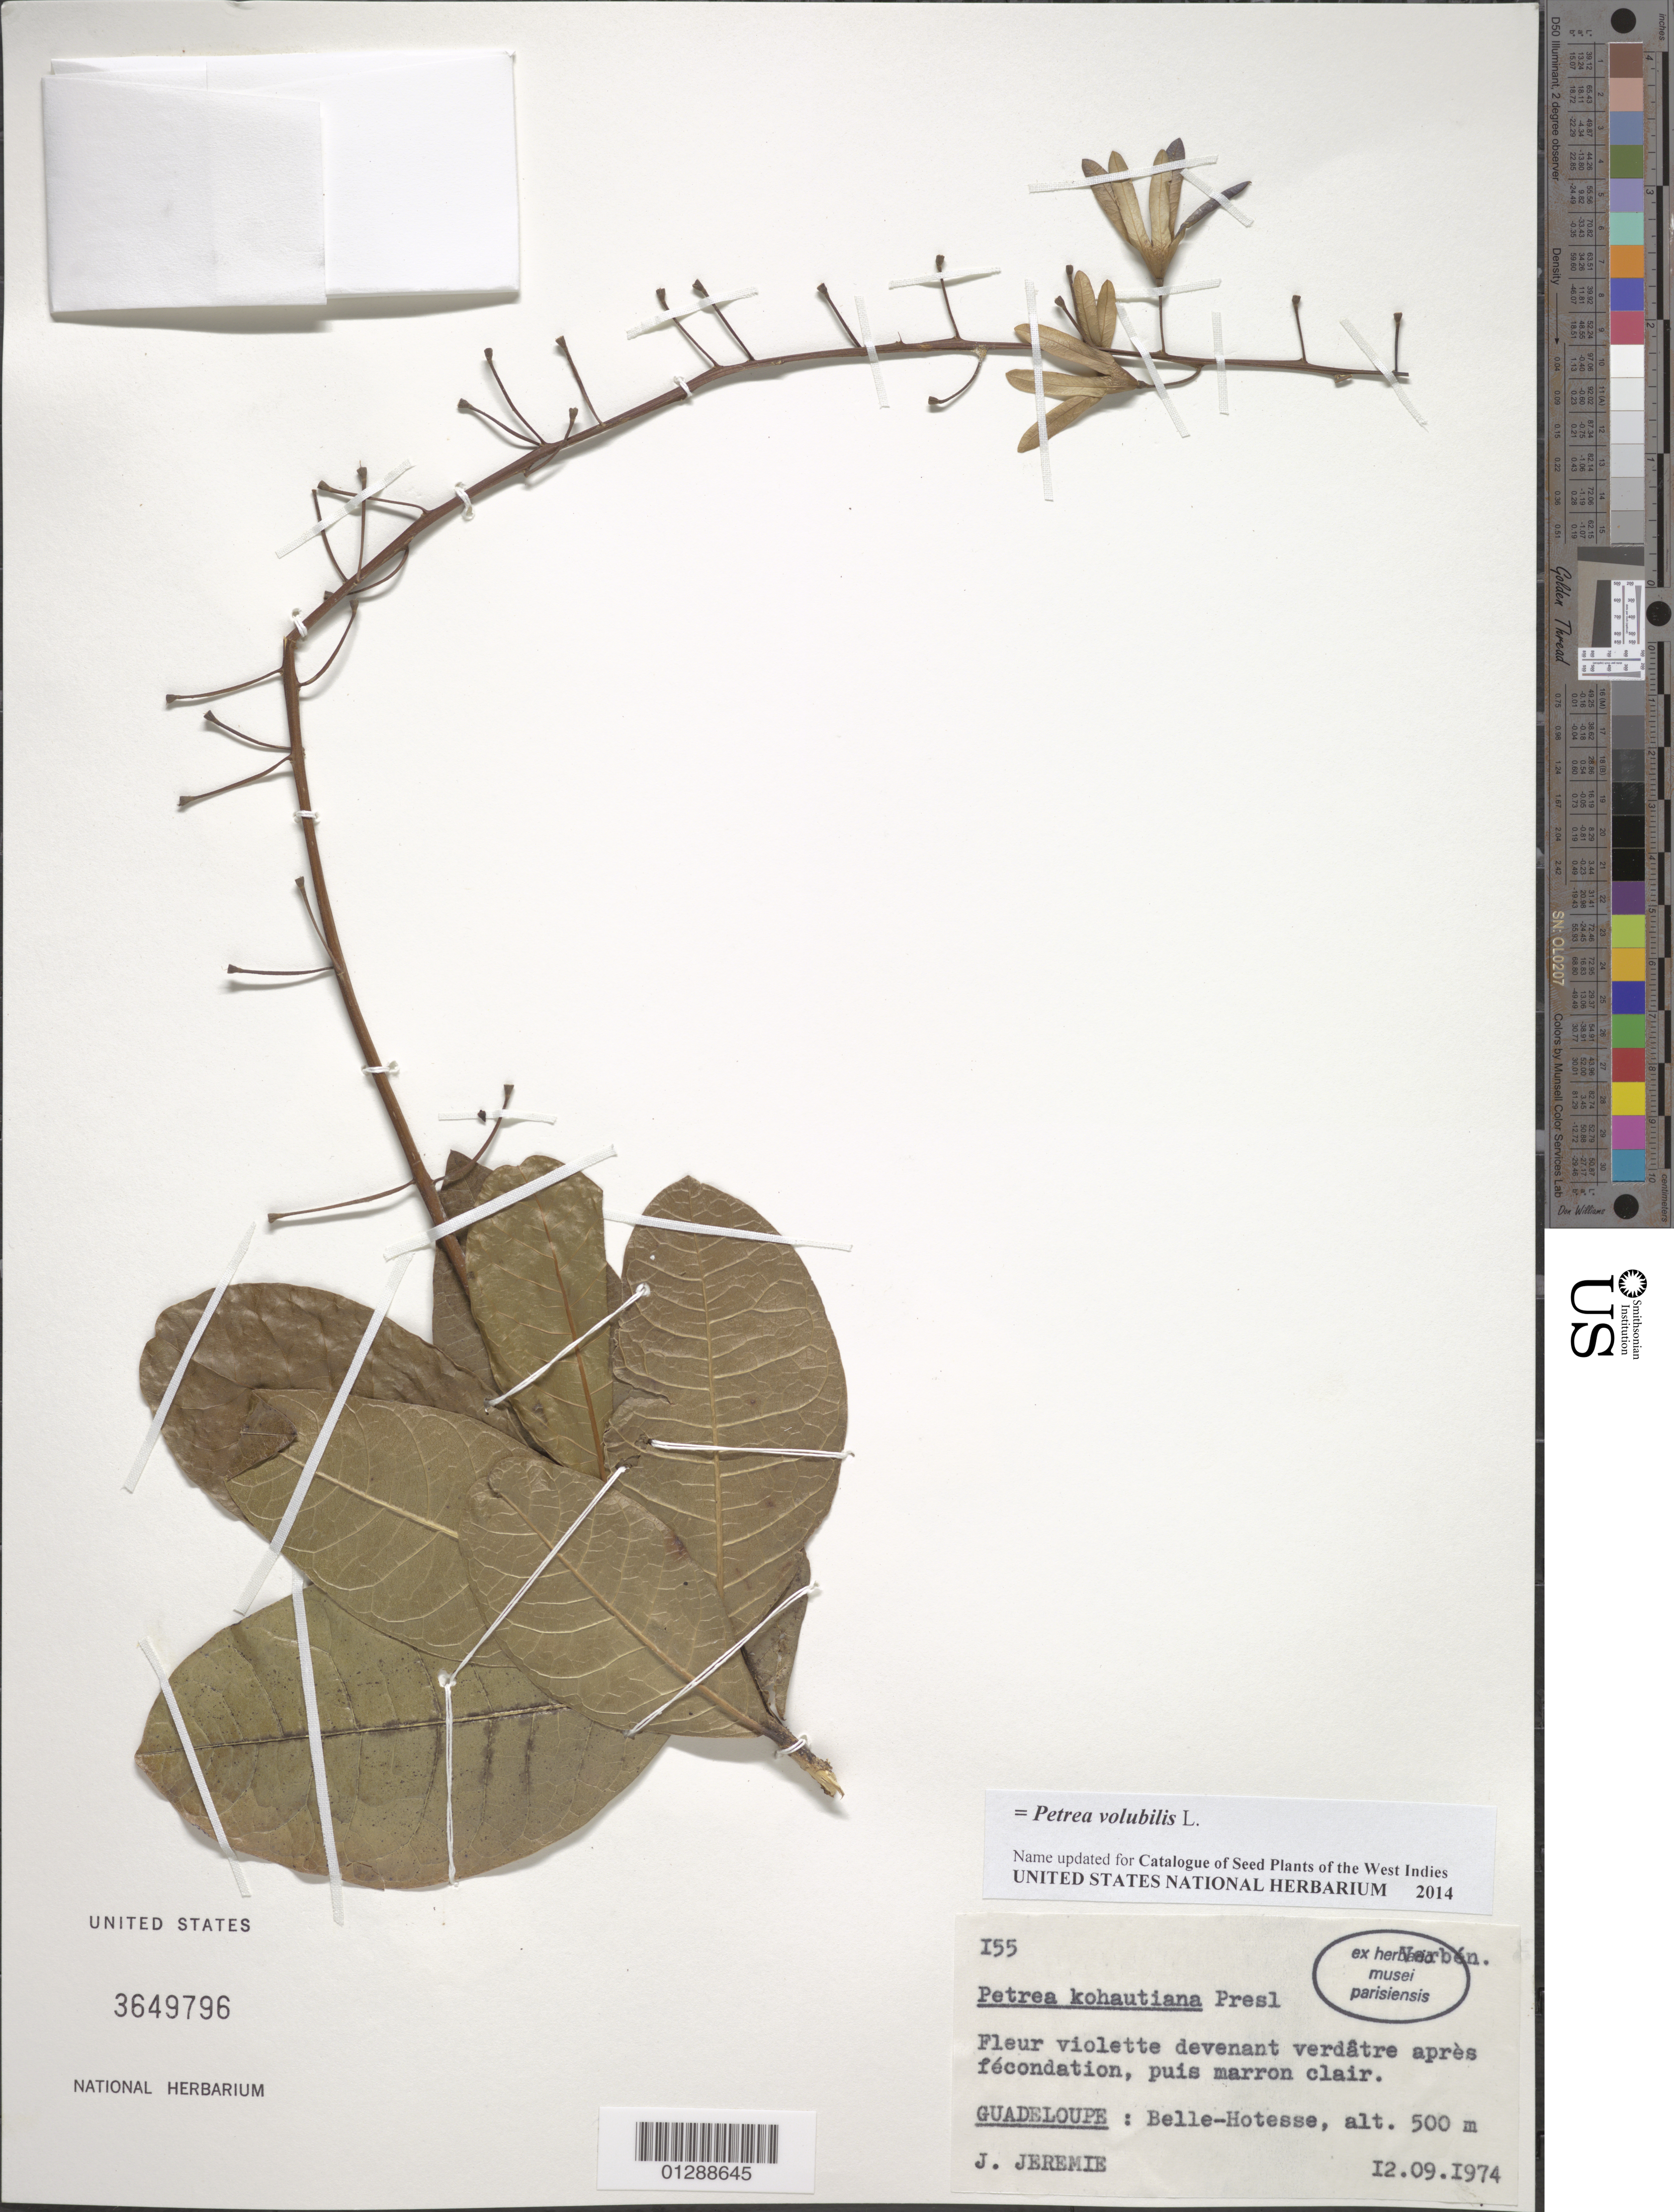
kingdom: Plantae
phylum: Tracheophyta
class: Magnoliopsida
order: Lamiales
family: Verbenaceae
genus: Petrea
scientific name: Petrea volubilis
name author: L.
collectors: J. Jérémie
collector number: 155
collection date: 1974-09-12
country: Guadeloupe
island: Basse-Terre I.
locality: Belle-Hotesse.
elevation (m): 500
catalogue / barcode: US 3649796